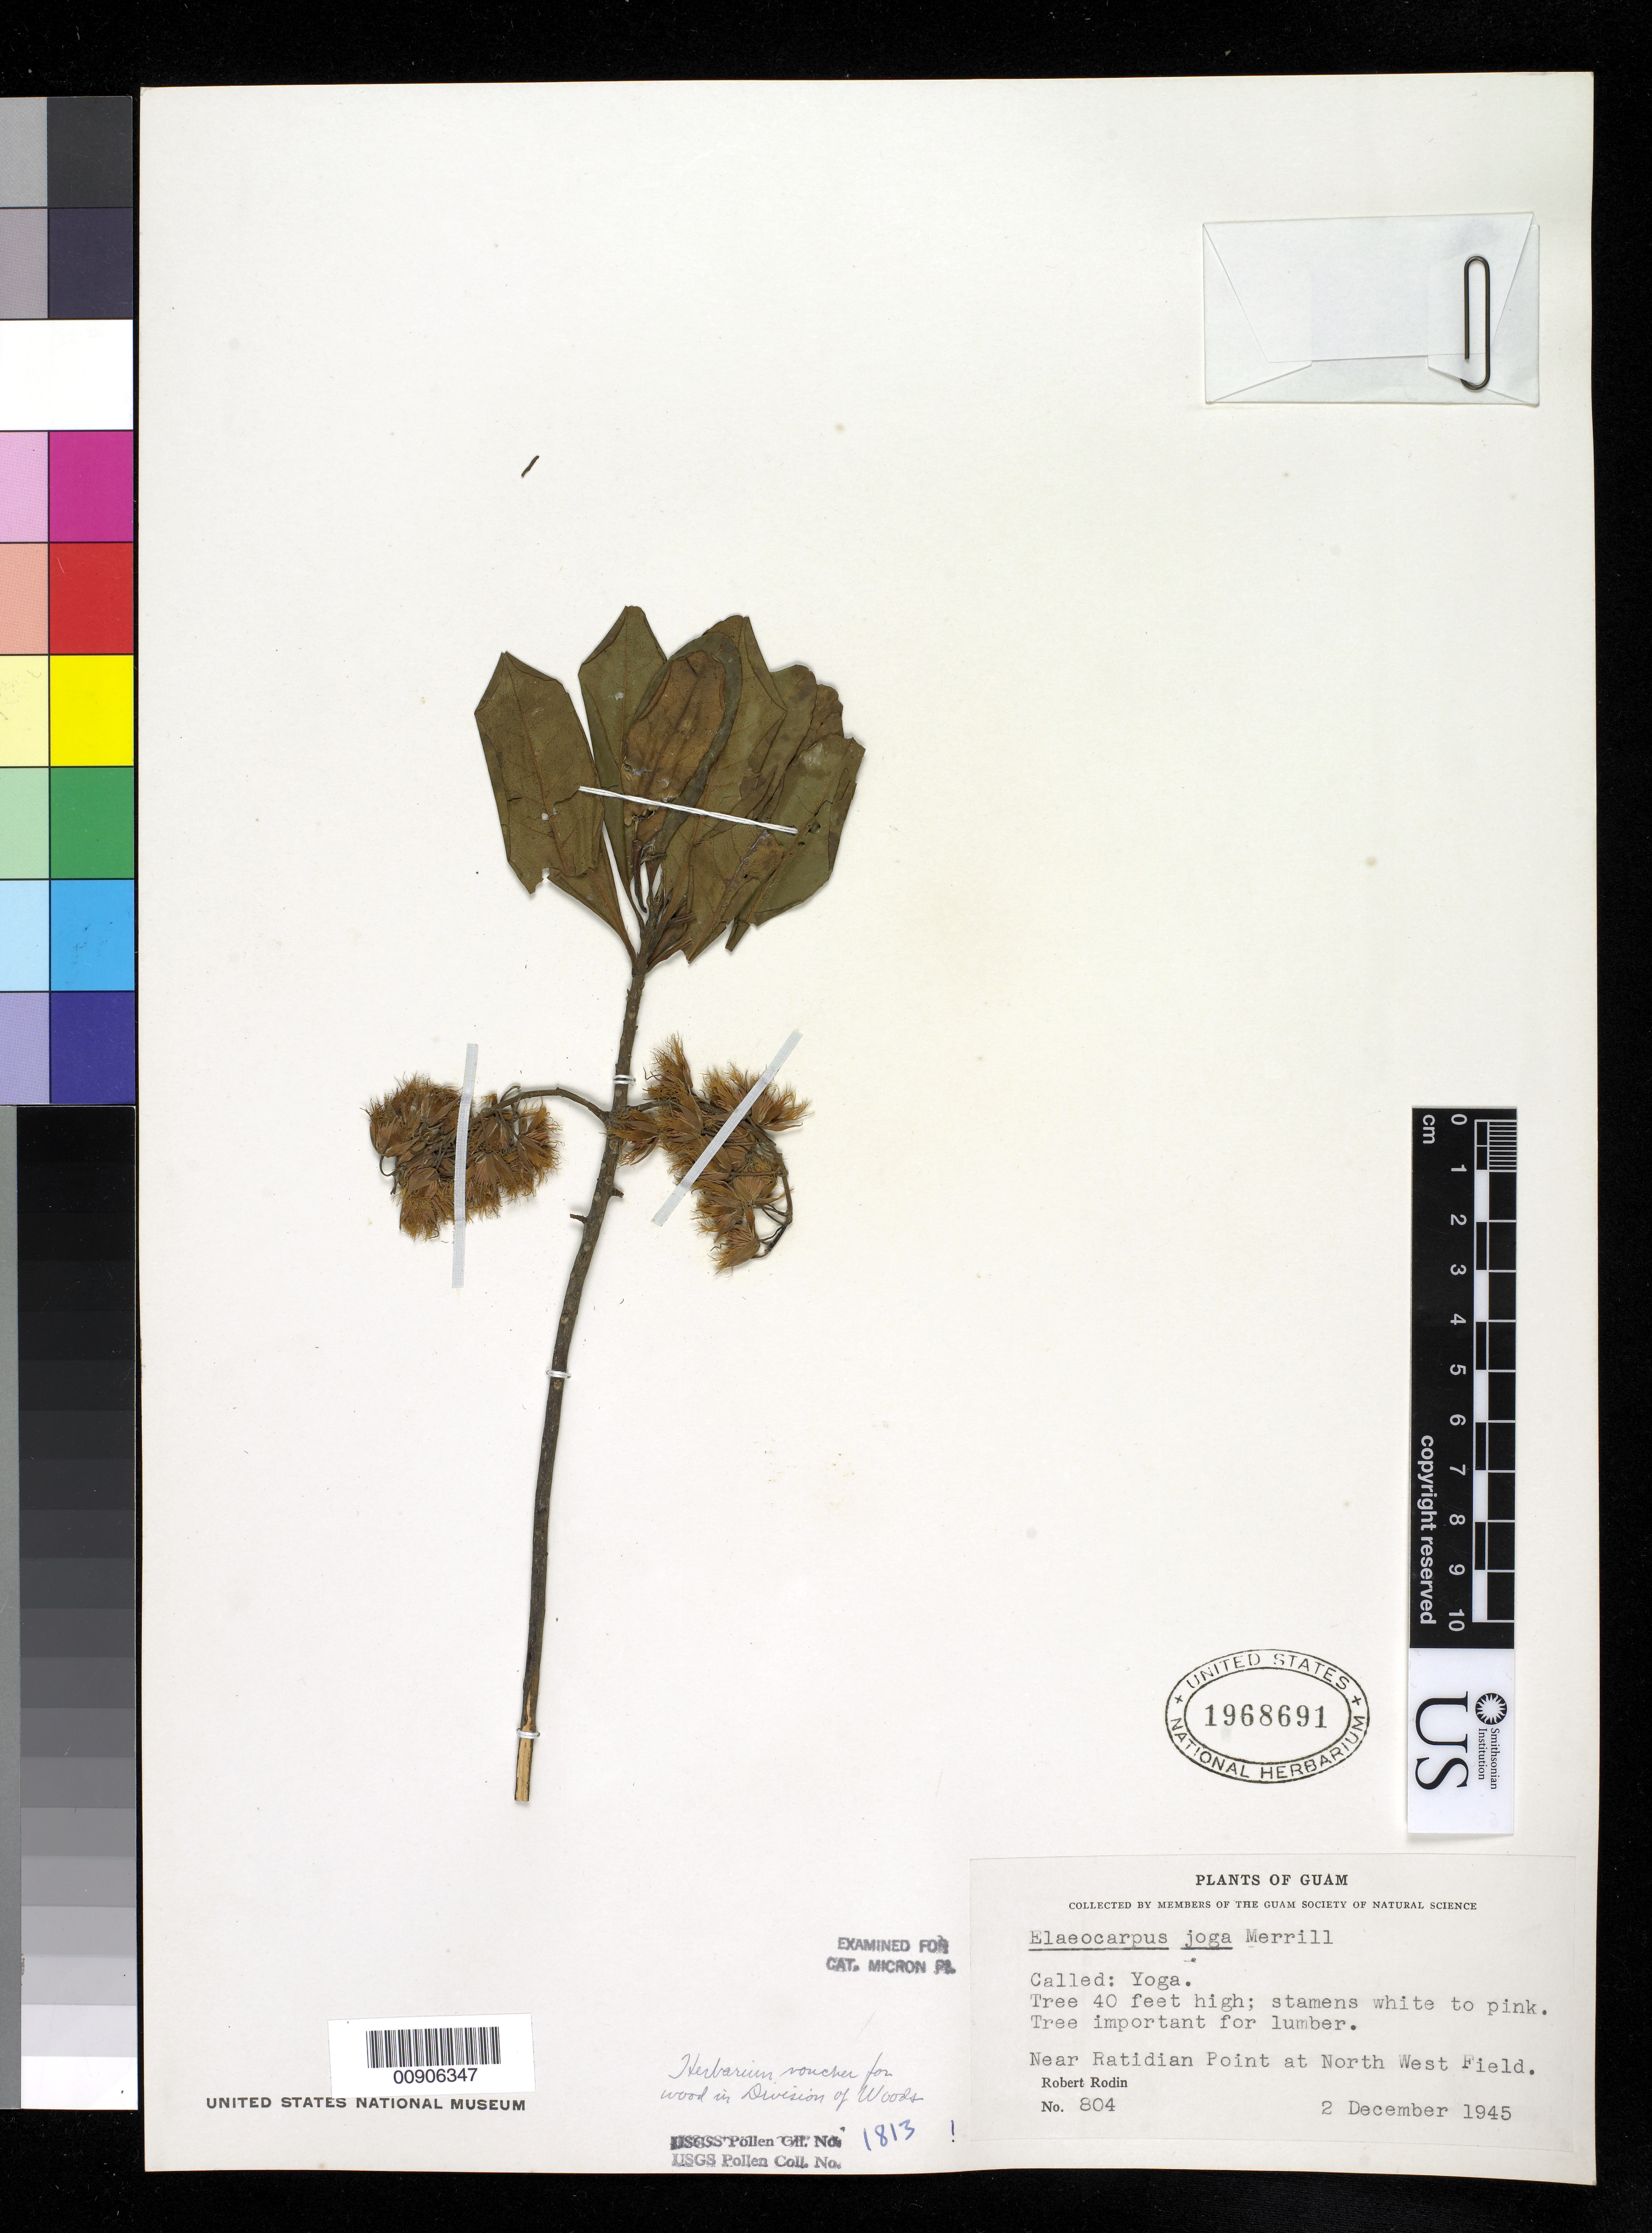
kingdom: Plantae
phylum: Tracheophyta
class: Magnoliopsida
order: Oxalidales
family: Elaeocarpaceae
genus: Elaeocarpus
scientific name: Elaeocarpus joga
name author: Merr.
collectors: R. J. Rodin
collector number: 804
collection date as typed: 02 Dec 1945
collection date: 1945-12-02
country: Guam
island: Guam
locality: Near Ratidian Point at North West Field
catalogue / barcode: US 1968691